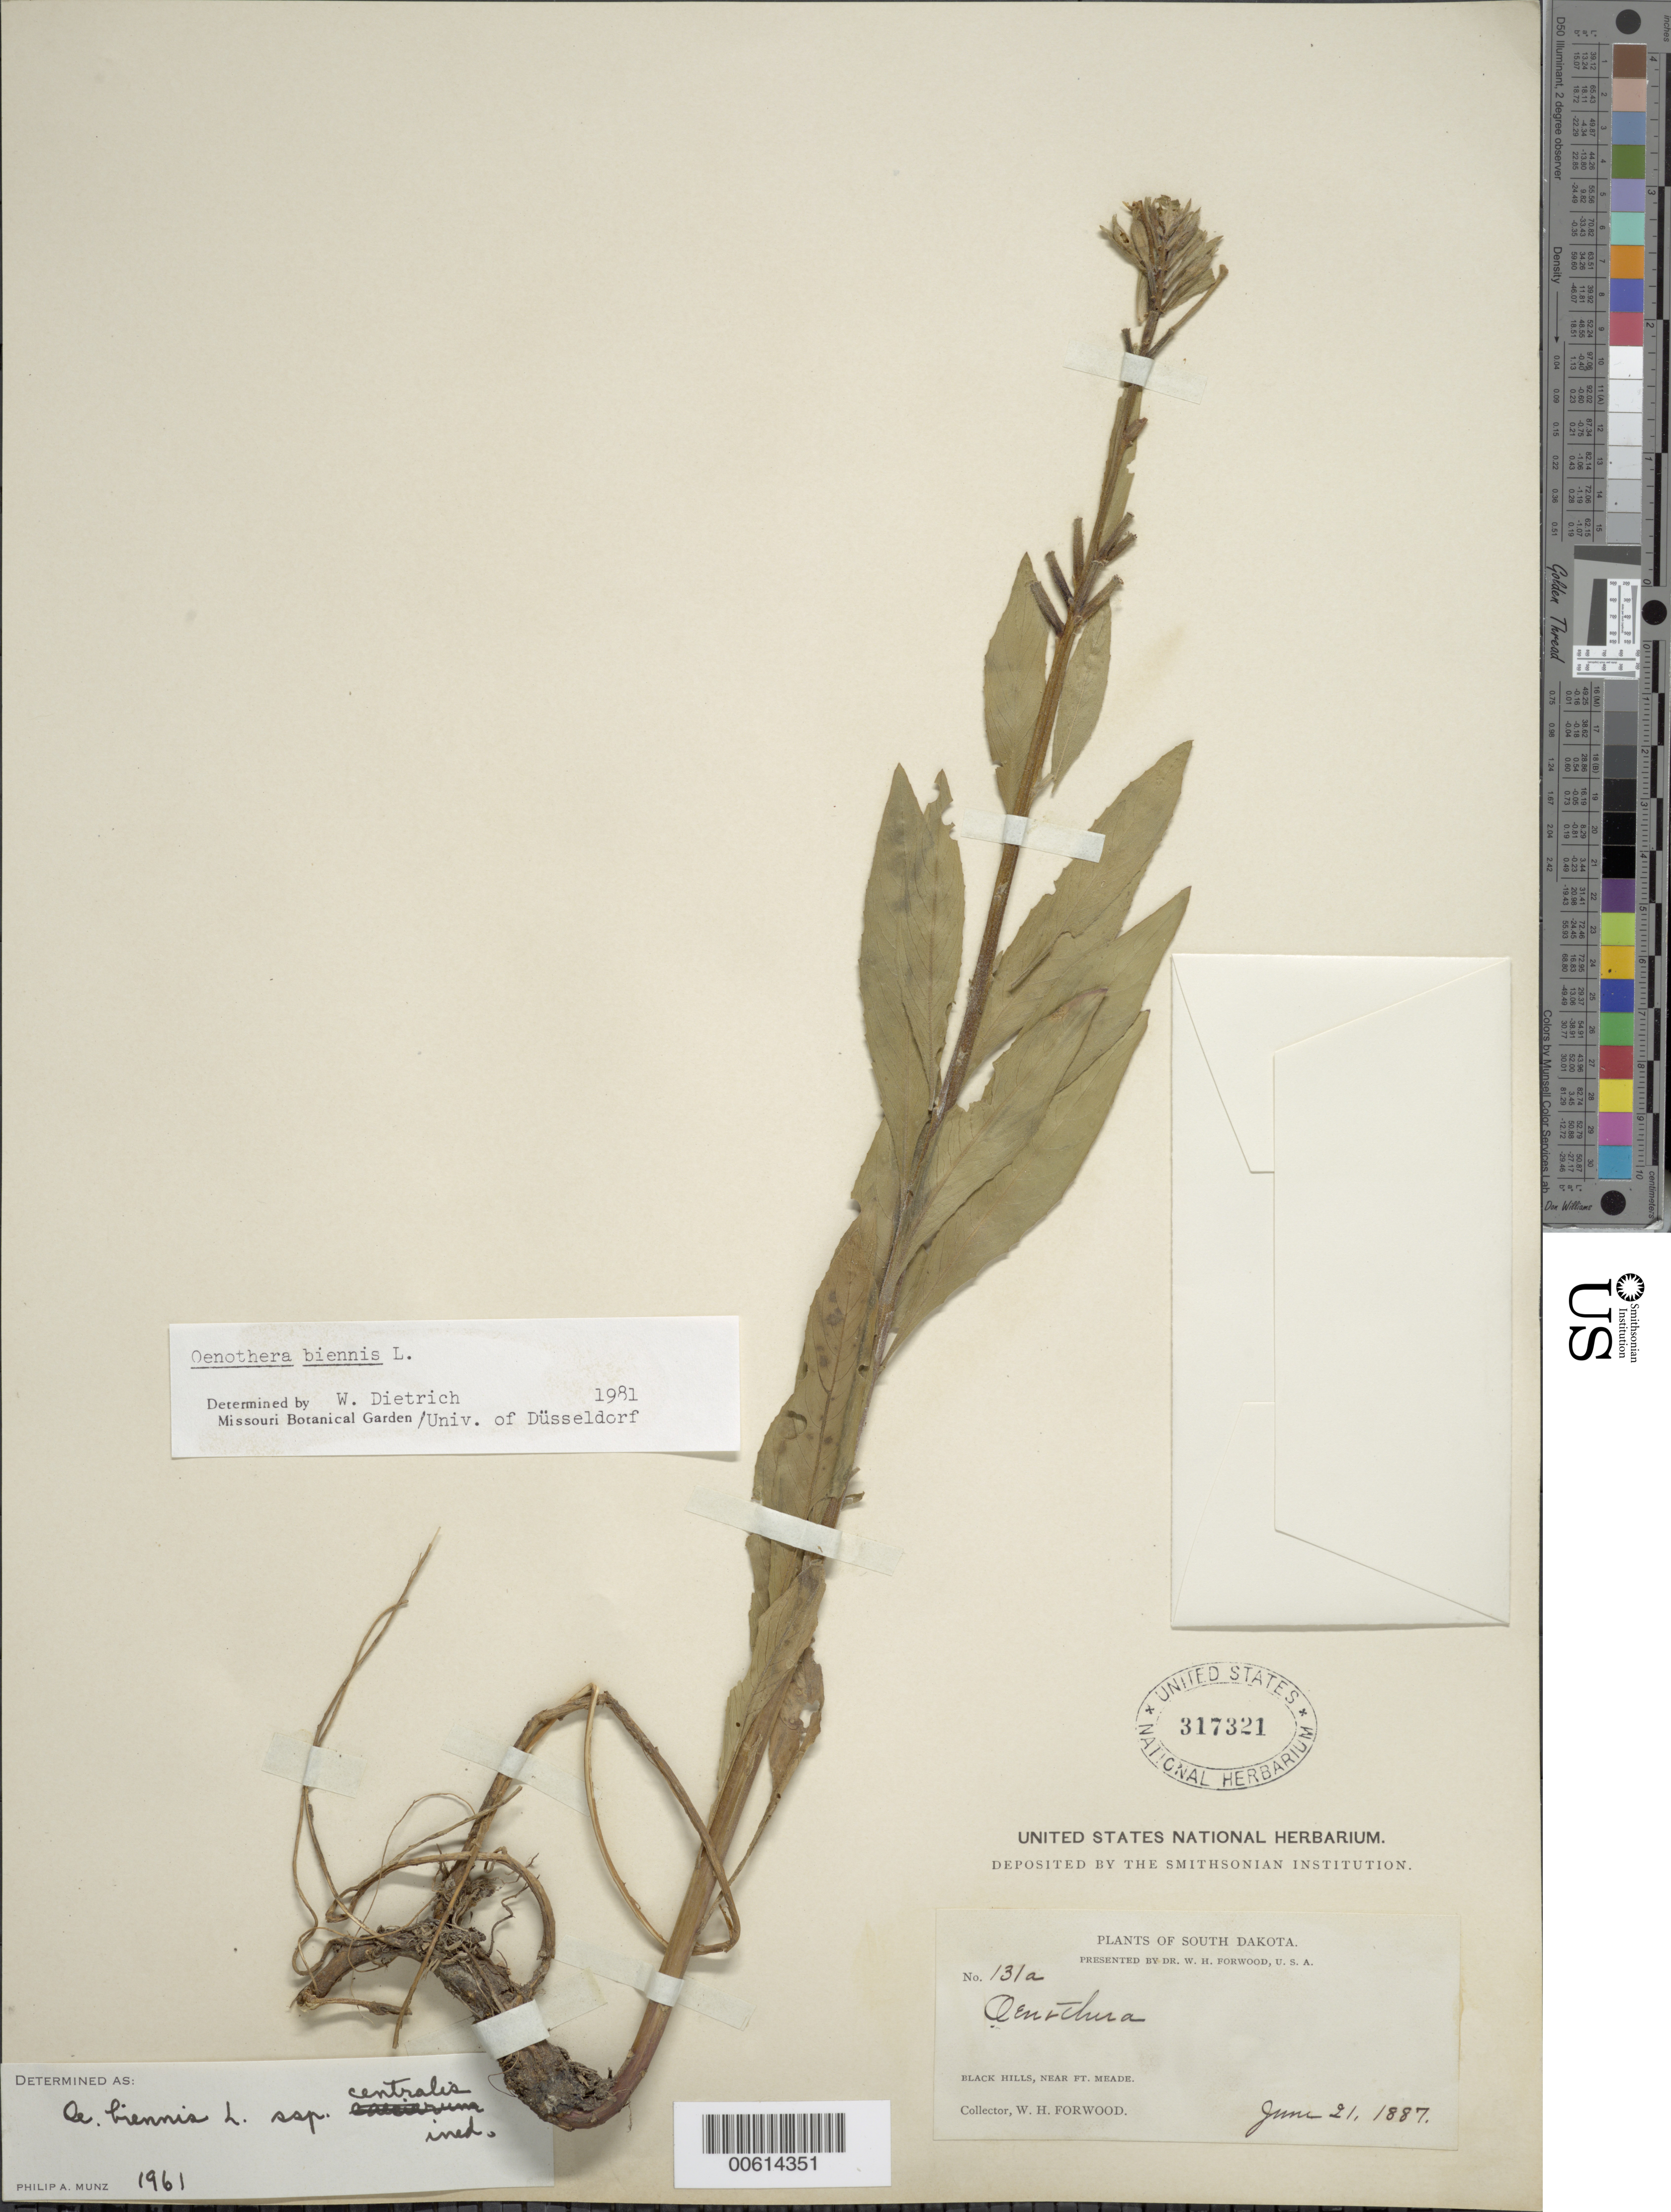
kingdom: Plantae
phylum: Tracheophyta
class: Magnoliopsida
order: Myrtales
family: Onagraceae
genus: Oenothera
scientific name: Oenothera biennis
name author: L.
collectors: W. Forwood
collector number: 131a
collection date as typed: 21 Jun 1887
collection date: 1887-06-21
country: United States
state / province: South Dakota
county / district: Lawrence / Meade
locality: Black Hills, near Ft. Meade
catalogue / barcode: US 317321